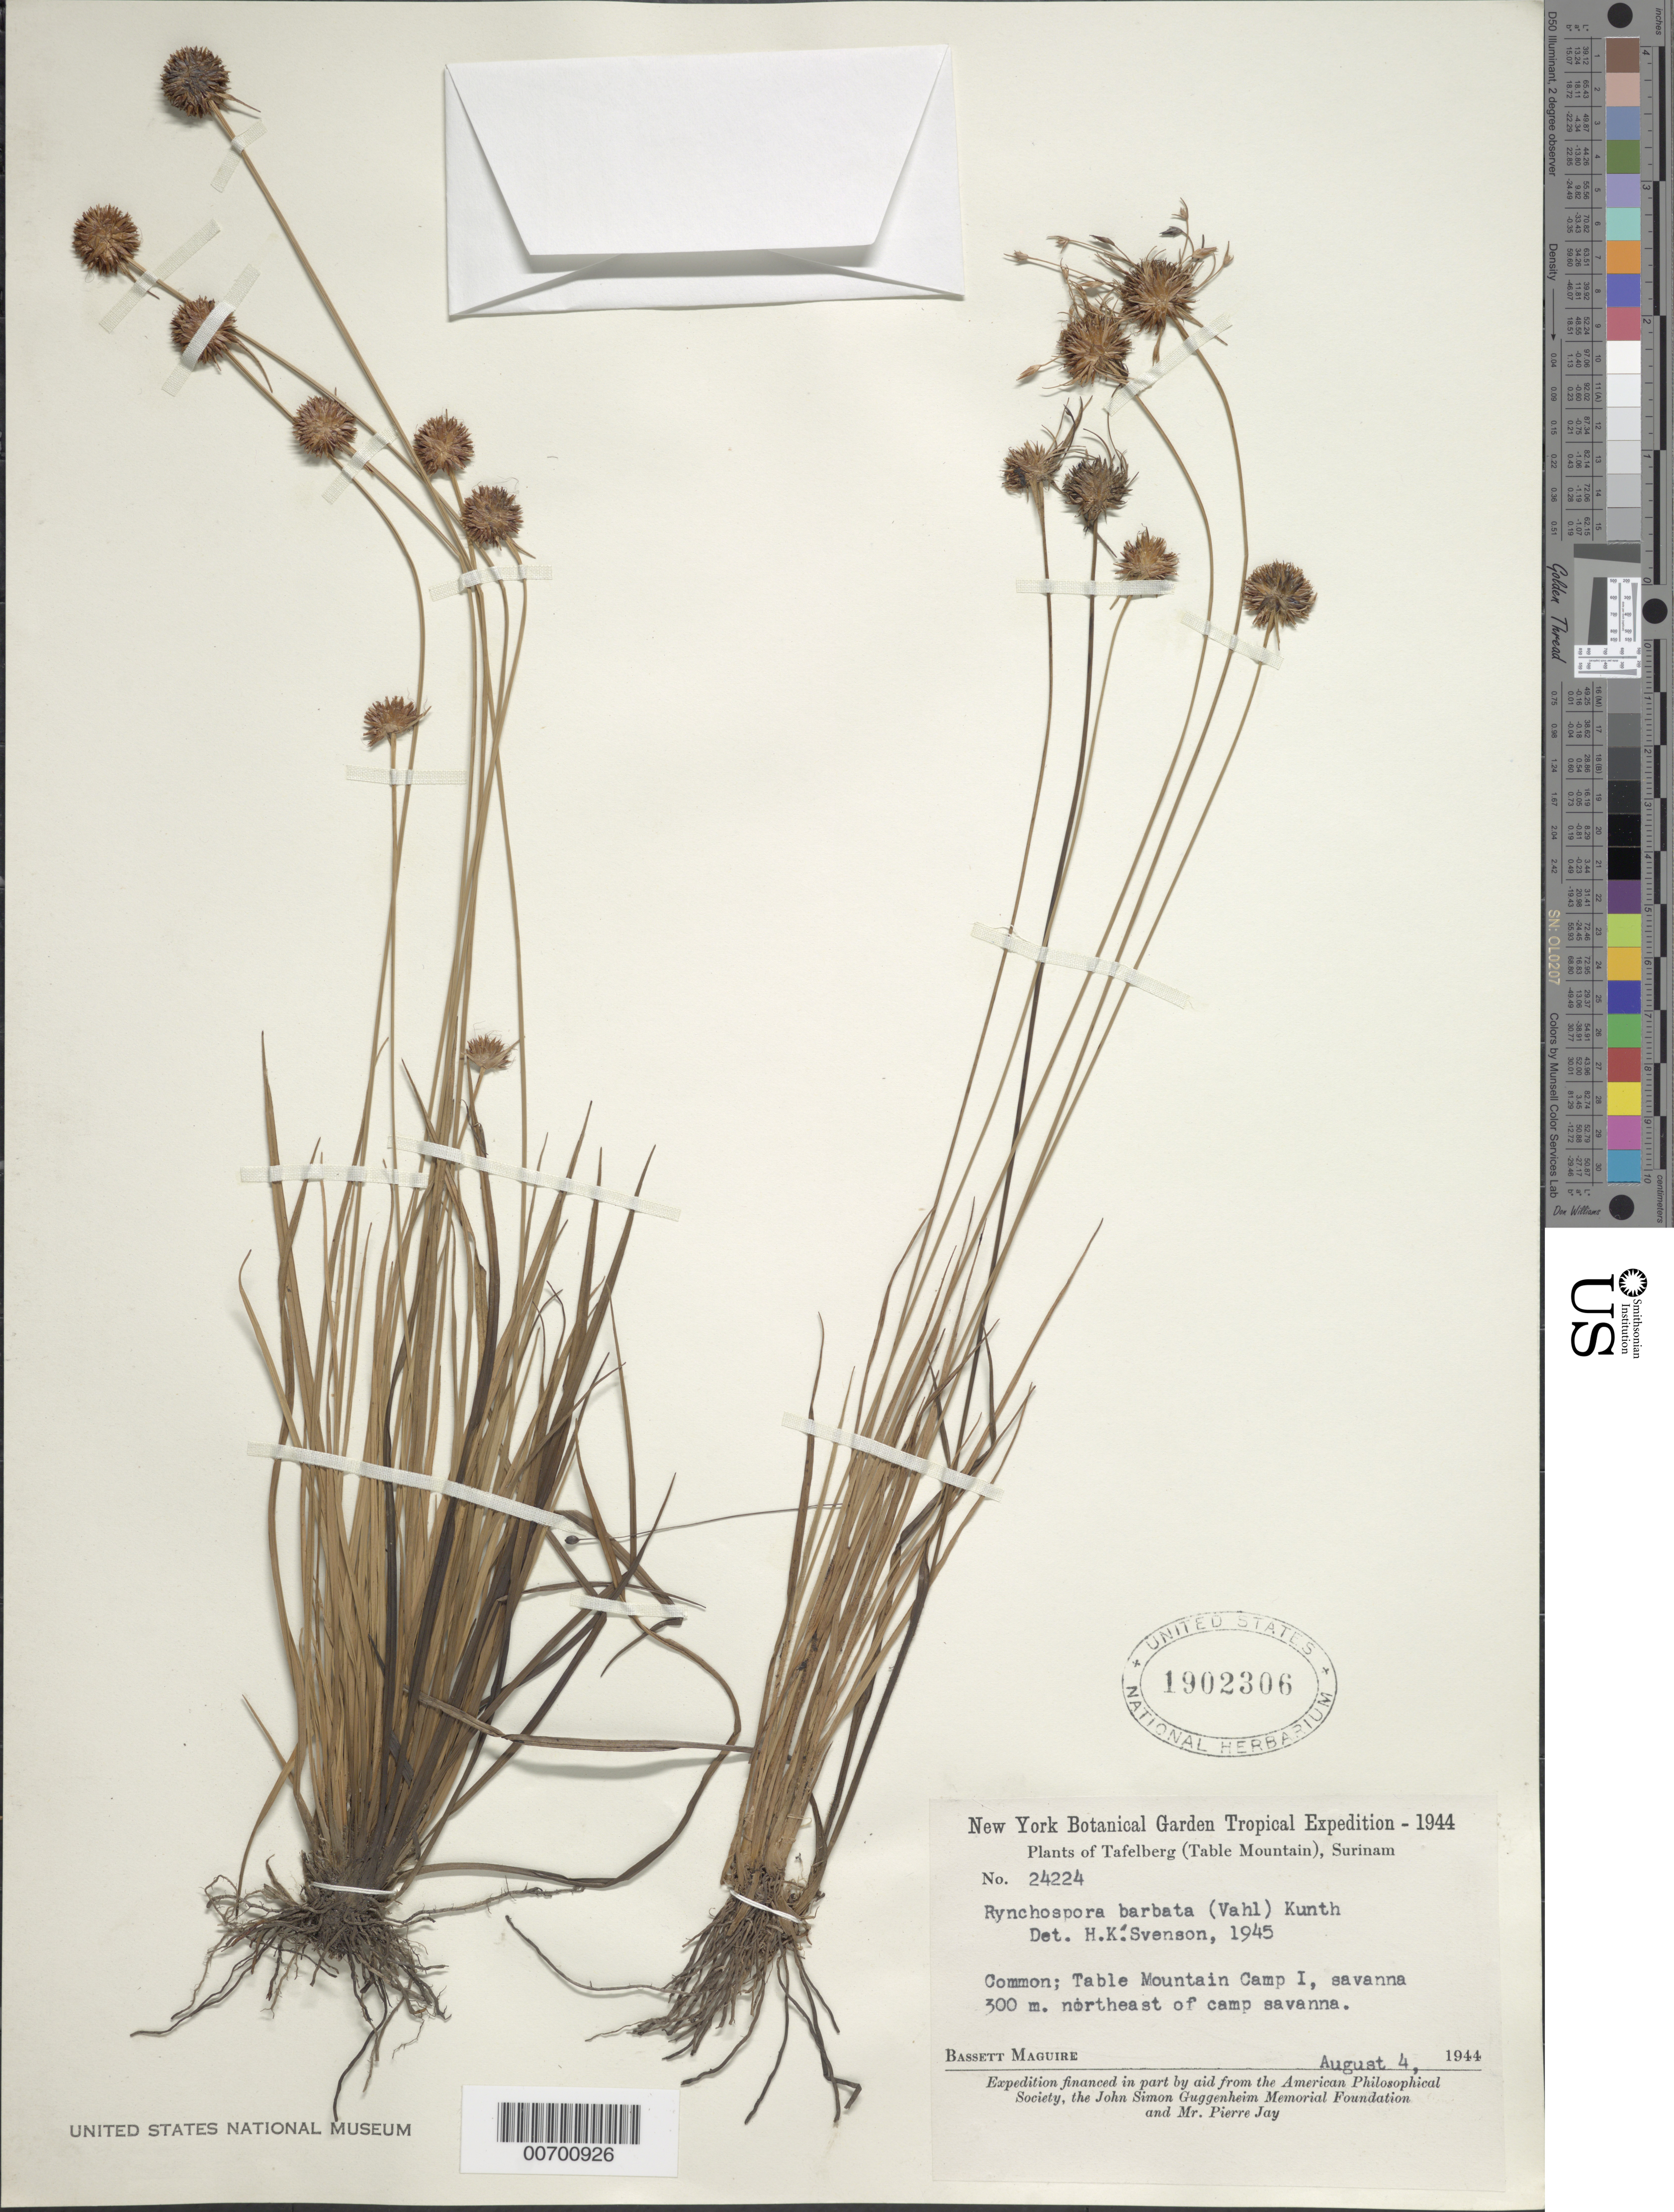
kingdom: Plantae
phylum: Tracheophyta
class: Liliopsida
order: Poales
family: Cyperaceae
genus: Rhynchospora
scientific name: Rhynchospora barbata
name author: (Vahl) Kunth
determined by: Alves, K.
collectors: B. Maguire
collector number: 24224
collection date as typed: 4-Aug-44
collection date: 1944-08-04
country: Suriname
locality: Tafelberg (Table Mountain), Savanna I, vic. Camp no. 1, 300 m. NE of camp savanna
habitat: Savanna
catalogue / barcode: US 1902306